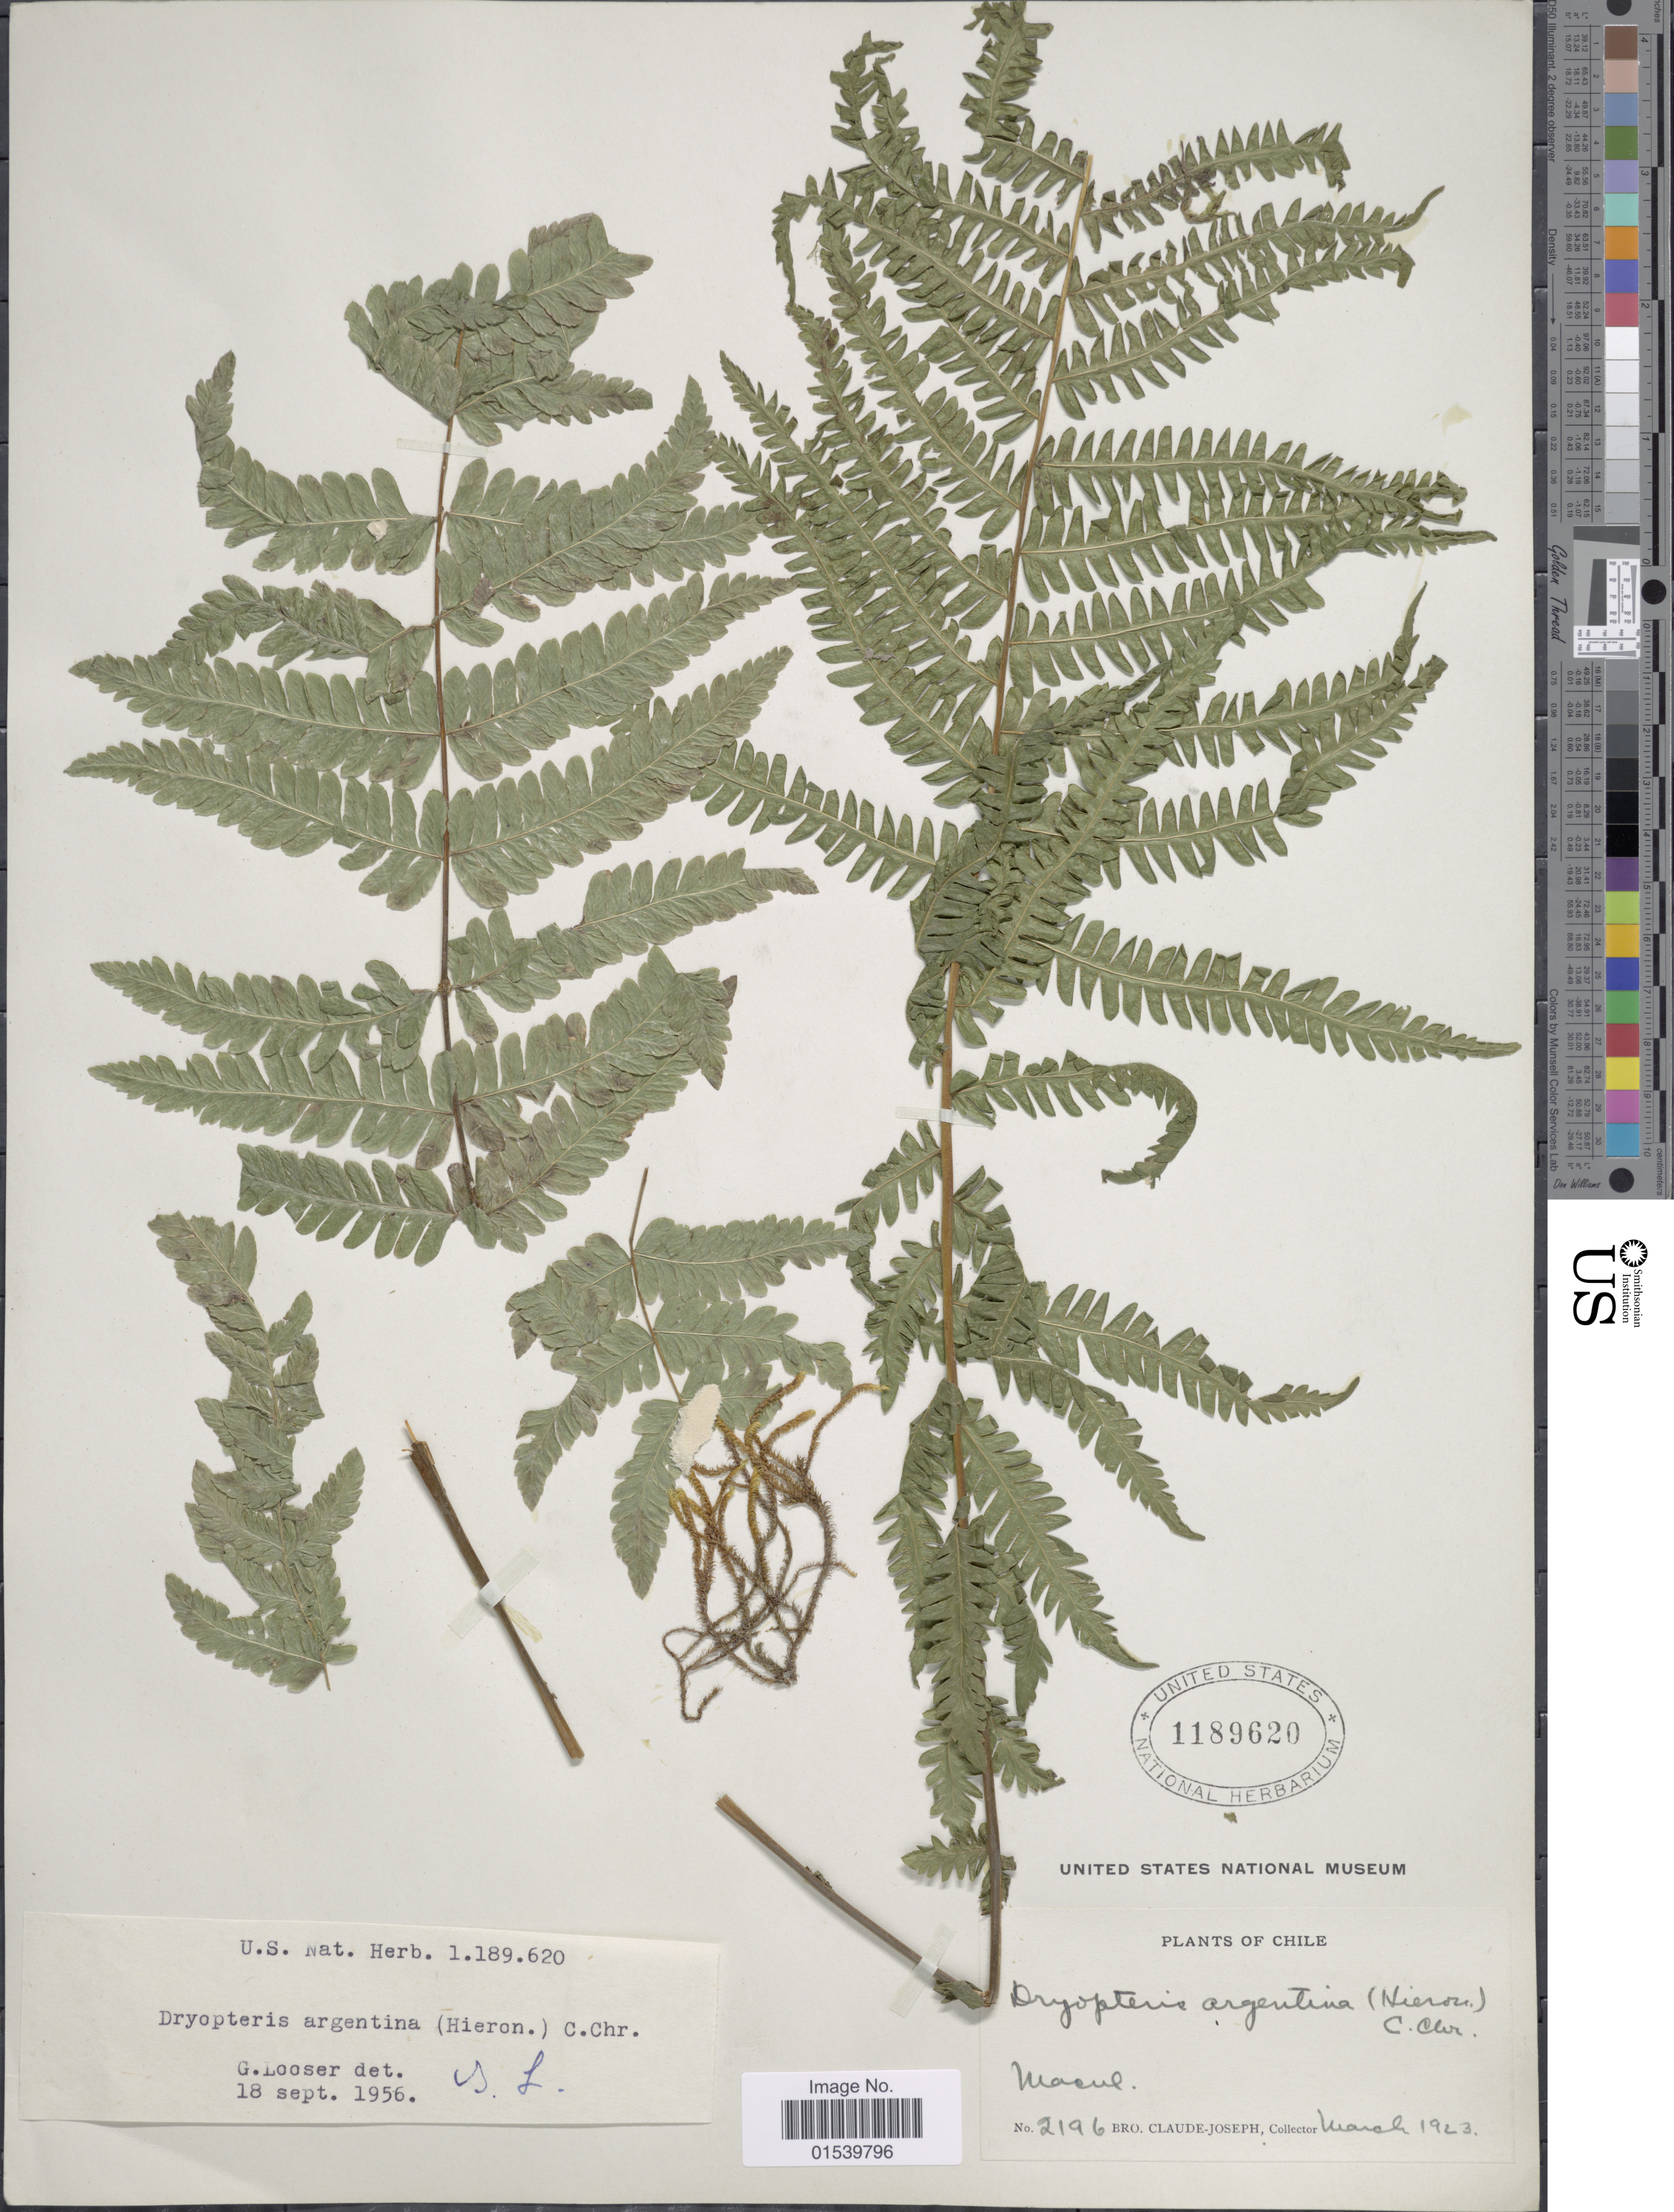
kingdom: Plantae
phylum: Tracheophyta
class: Polypodiopsida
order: Polypodiales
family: Thelypteridaceae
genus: Amauropelta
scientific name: Amauropelta argentina (Hieron.) comb. nov., ined. 2015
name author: (Hieron.)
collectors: Bro. Claude-Joseph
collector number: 2196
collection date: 1923-03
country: Chile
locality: Macul.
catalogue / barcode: US 1189620